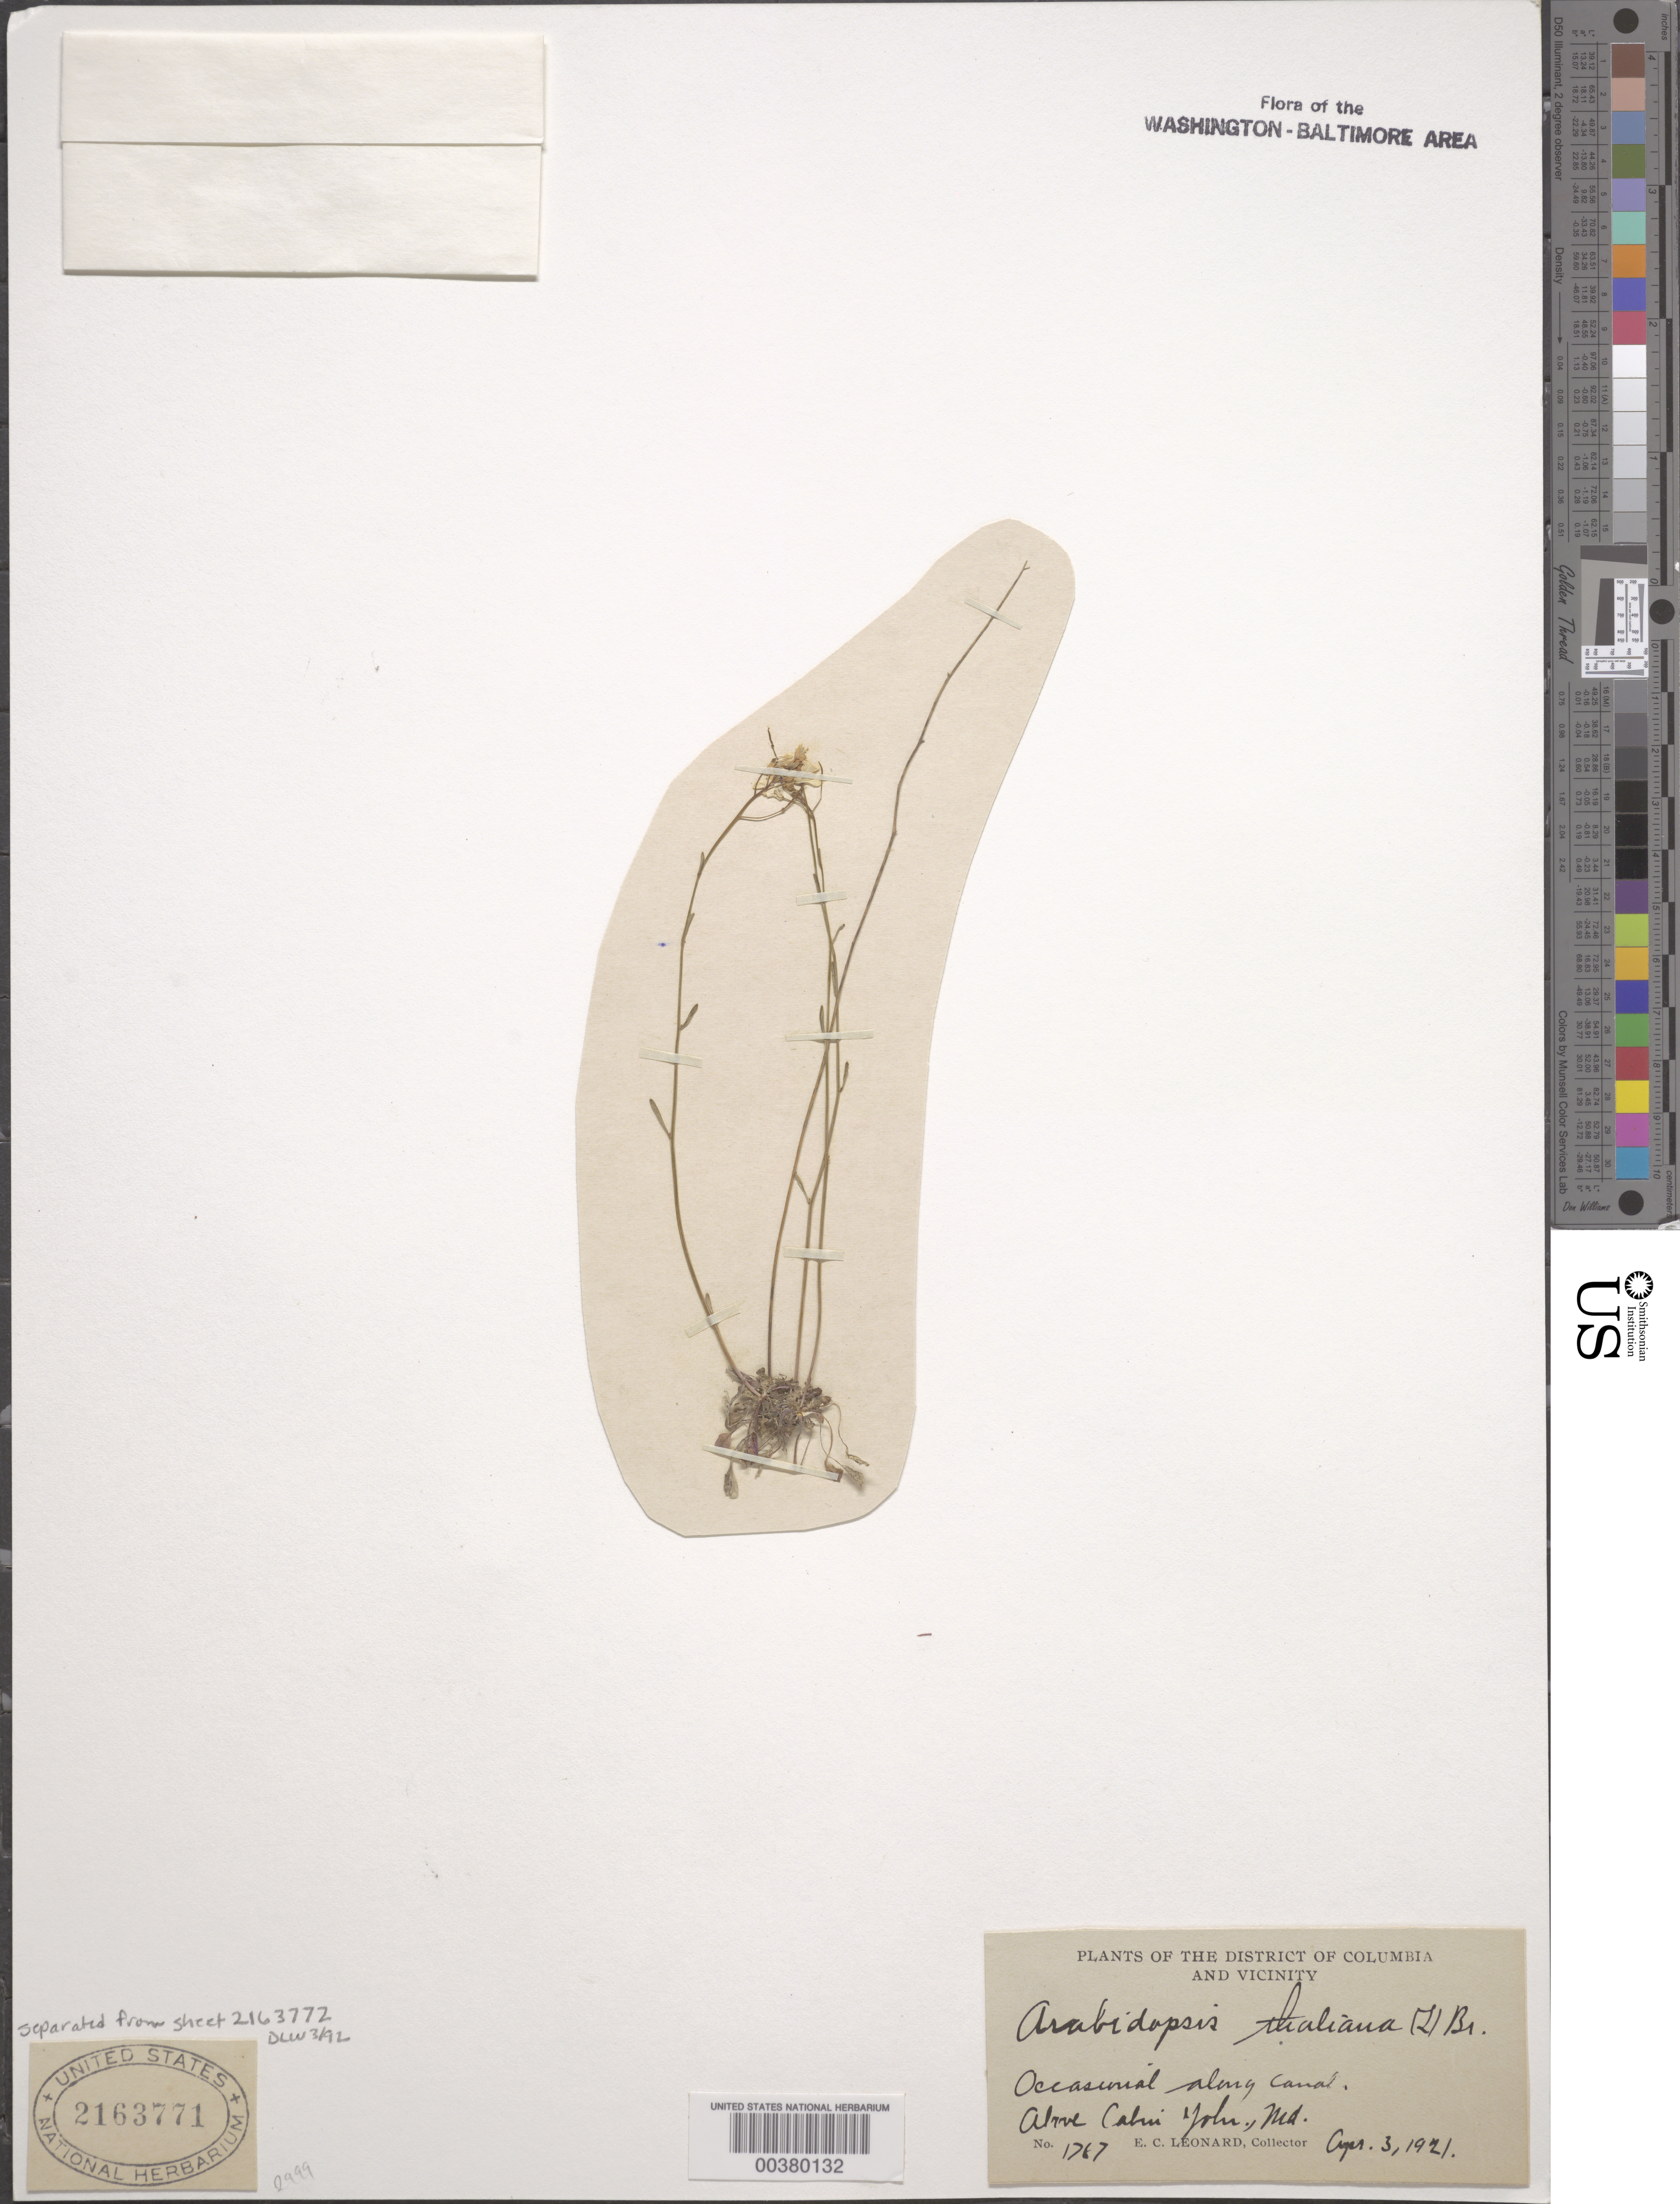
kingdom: Plantae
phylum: Tracheophyta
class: Magnoliopsida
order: Brassicales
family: Brassicaceae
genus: Arabidopsis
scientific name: Arabidopsis thaliana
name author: (L.) Heynh.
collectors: E. C. Leonard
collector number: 1767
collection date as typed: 03 Apr 1921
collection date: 1921-04-03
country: United States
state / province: Maryland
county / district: Montgomery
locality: Above Cabin John, C. & O. Canal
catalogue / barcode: US 2163771